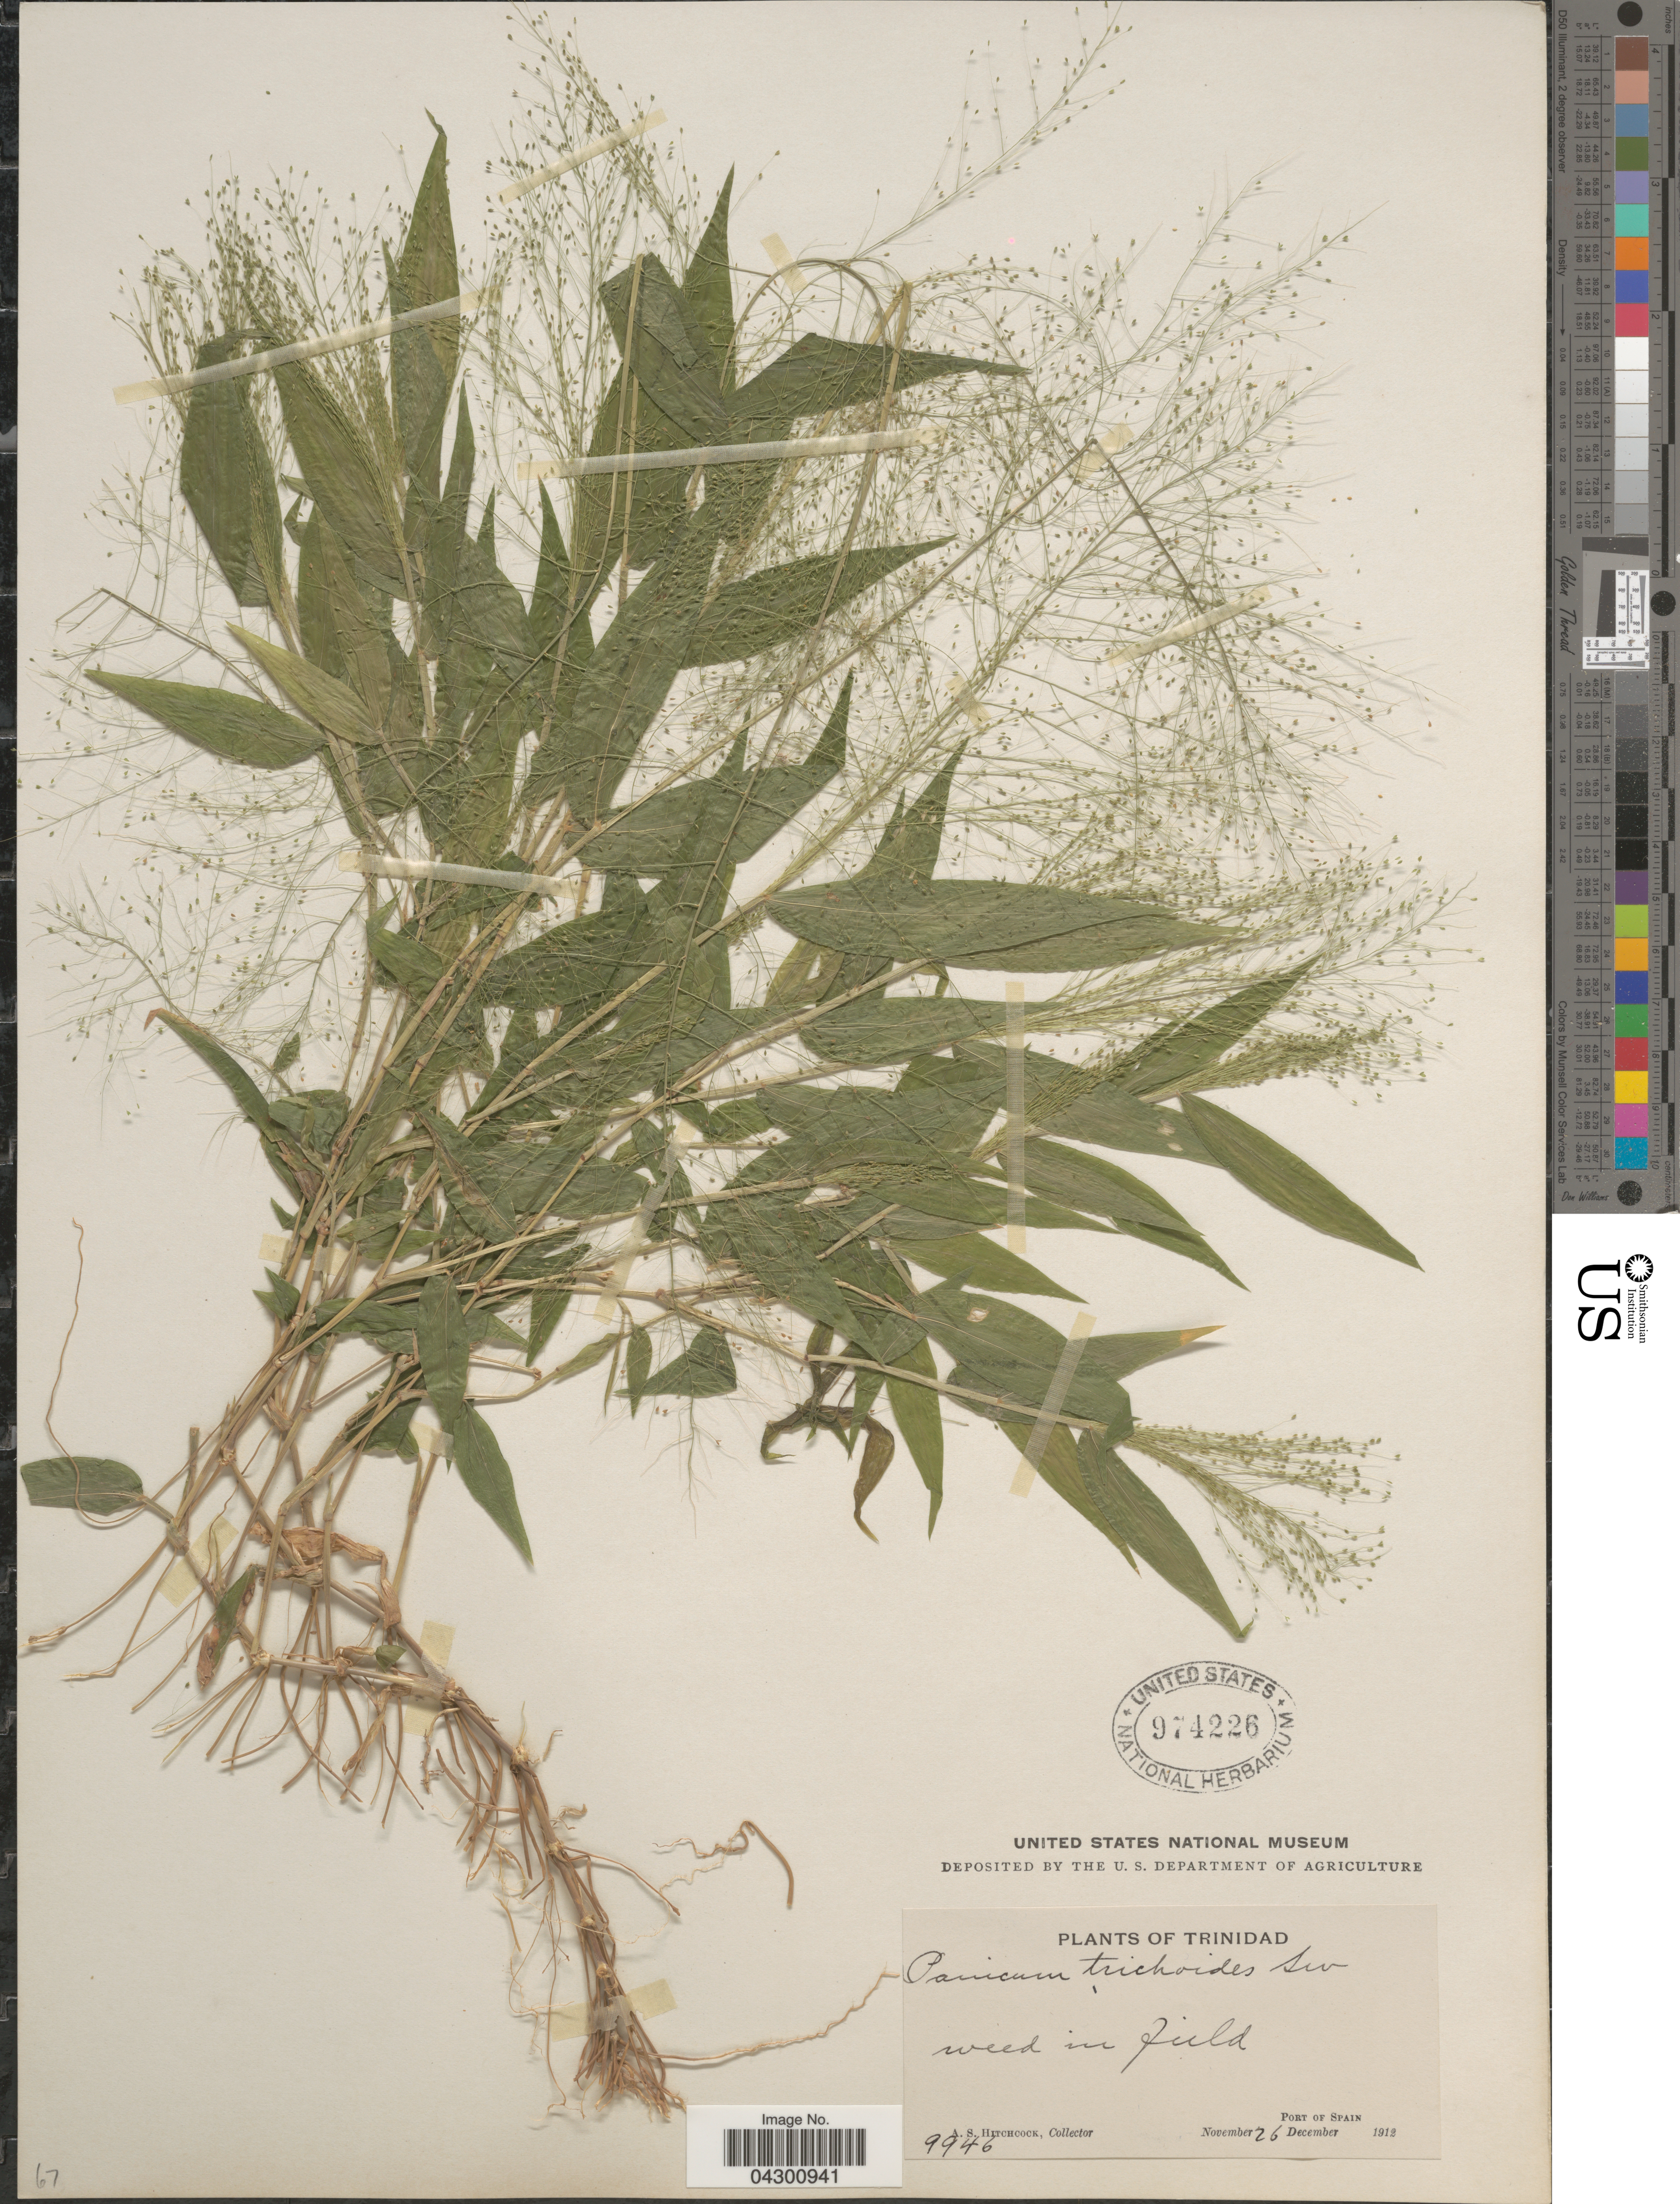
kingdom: Plantae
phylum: Tracheophyta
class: Liliopsida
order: Poales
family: Poaceae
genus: Panicum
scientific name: Panicum trichoides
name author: Sw.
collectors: A. S. Hitchcock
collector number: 9946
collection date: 1912-11-26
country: Trinidad and Tobago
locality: Trinidad. Weed in field. Port of Spain.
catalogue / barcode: US 974226